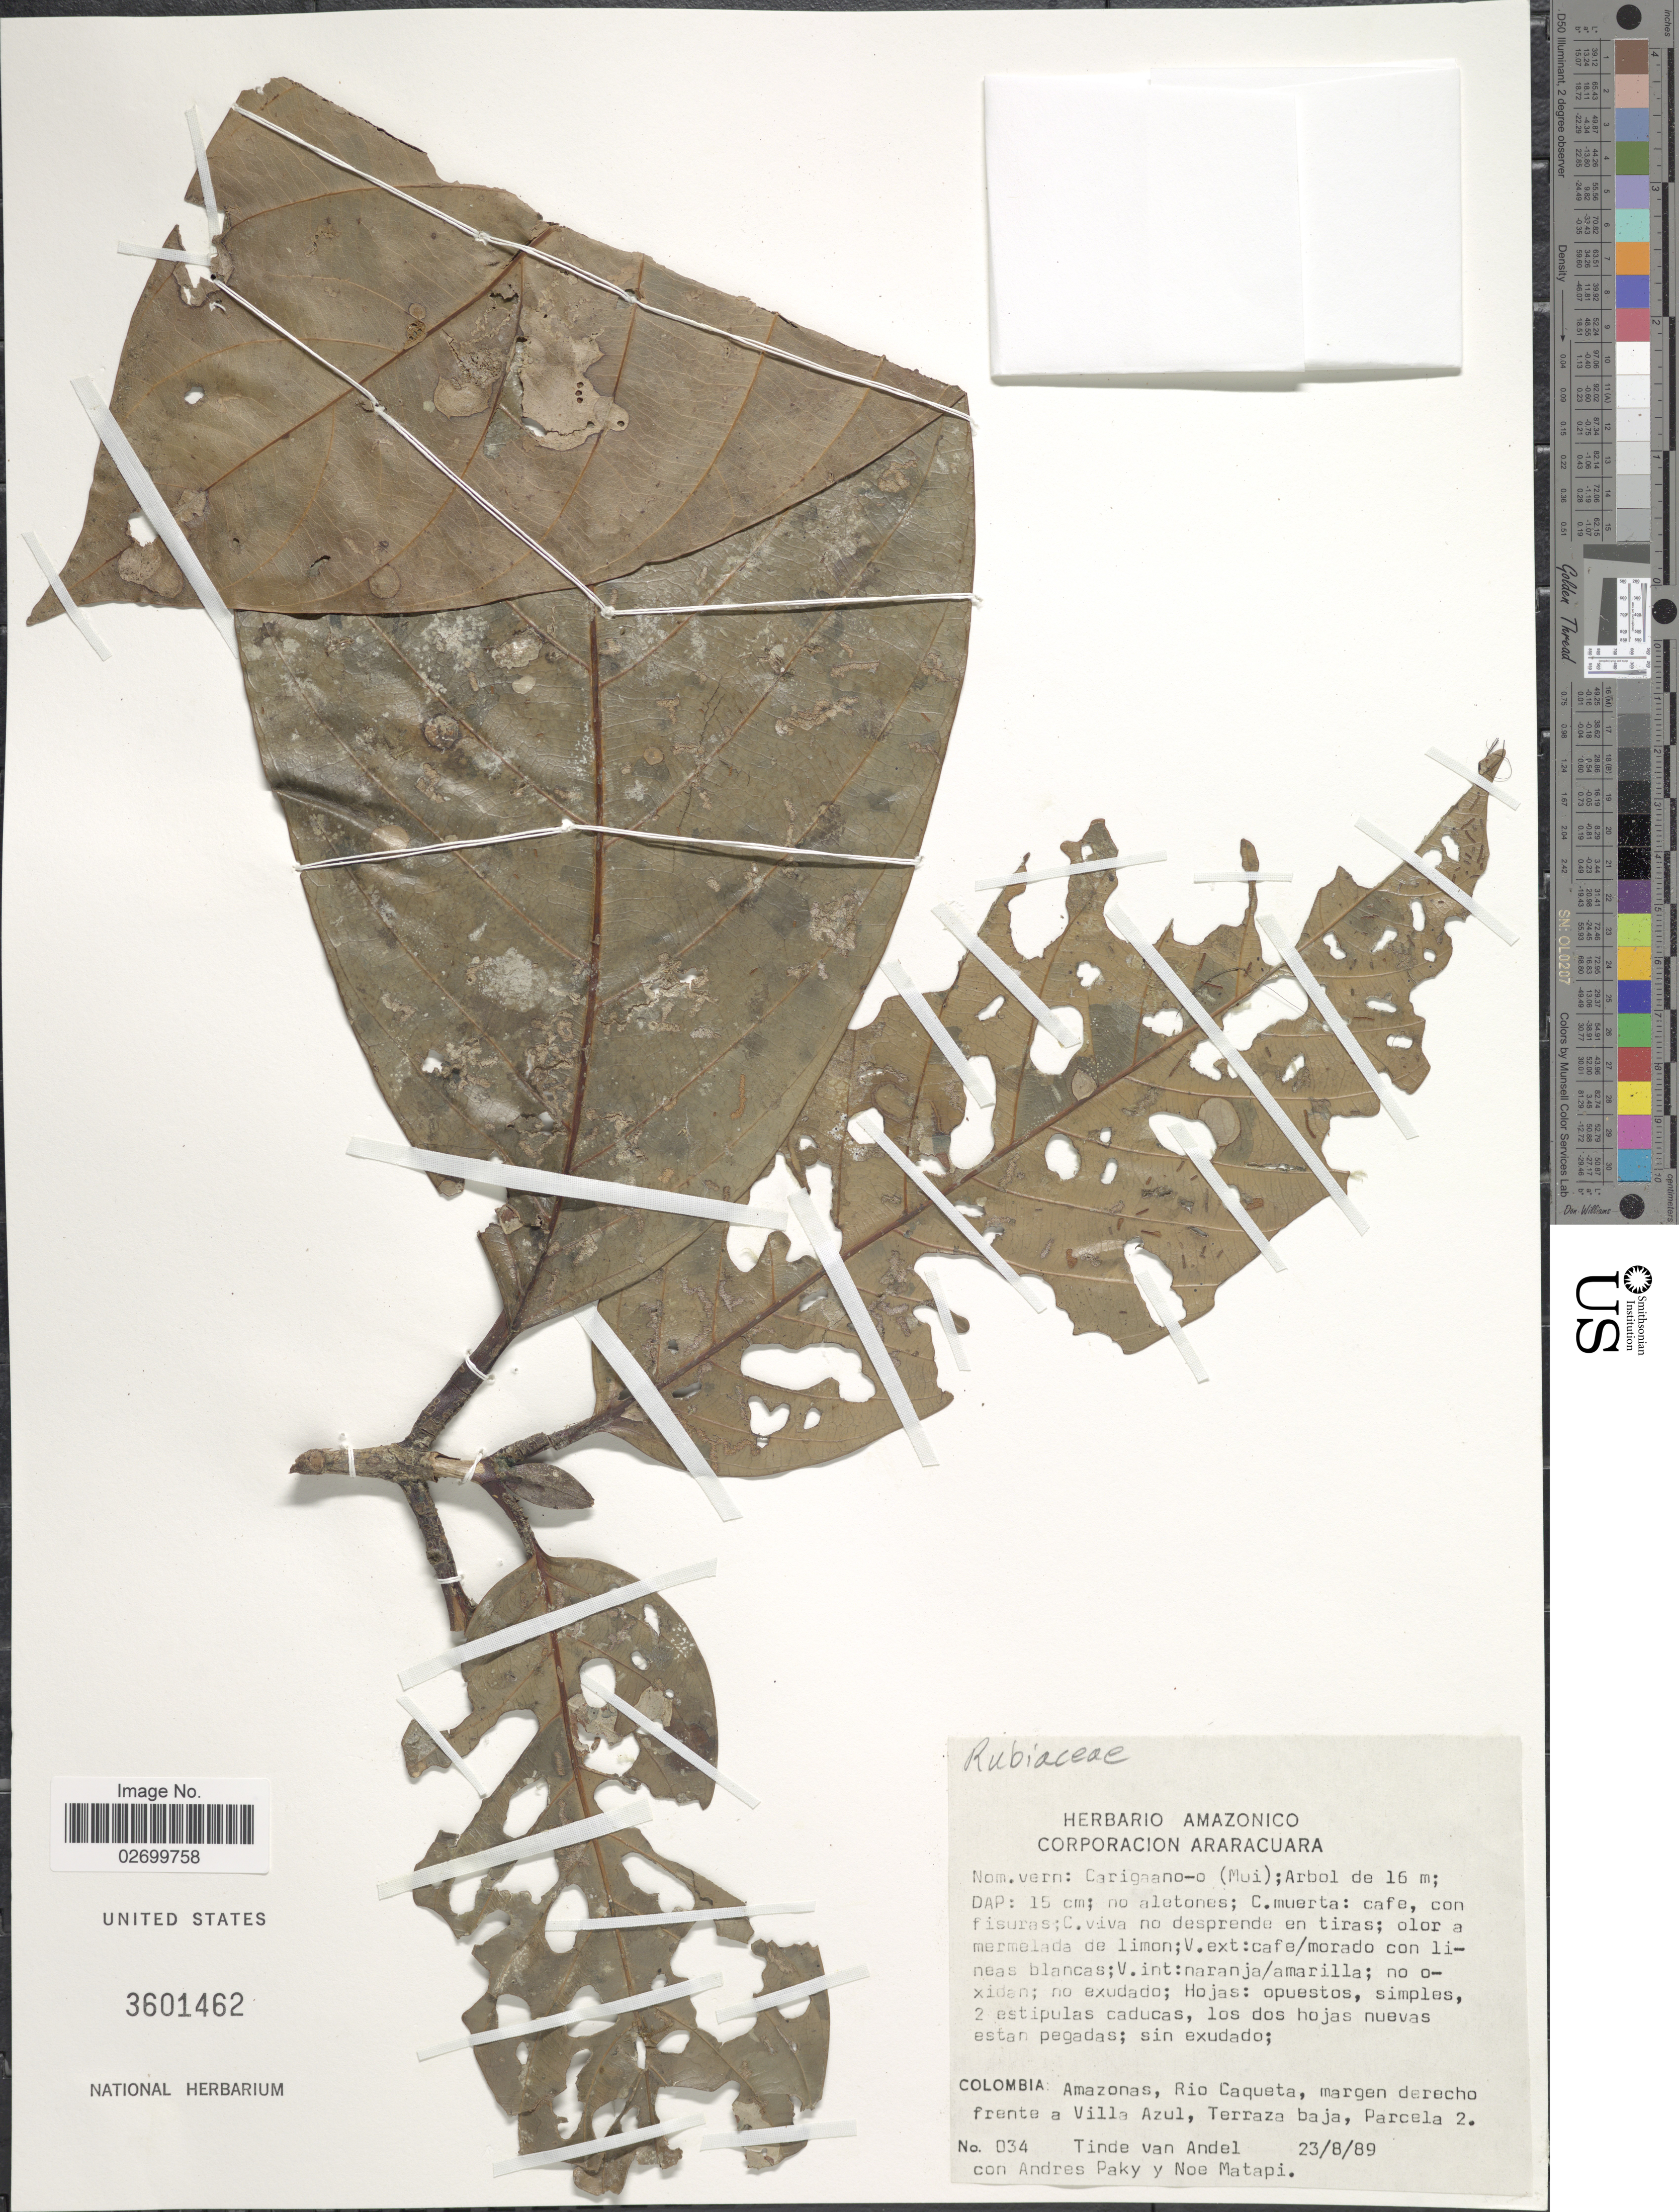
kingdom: Plantae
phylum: Tracheophyta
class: Magnoliopsida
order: Gentianales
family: Rubiaceae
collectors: T. R. van Andel, A. Paky & N. Matapi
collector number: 034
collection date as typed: Transcribed d/m/y: 23/8/89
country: Colombia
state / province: Amazônas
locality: Rio Caqueta, margen derecho, frente a Villa Azul, Terraza baja, Parcela 2.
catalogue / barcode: US 3601462